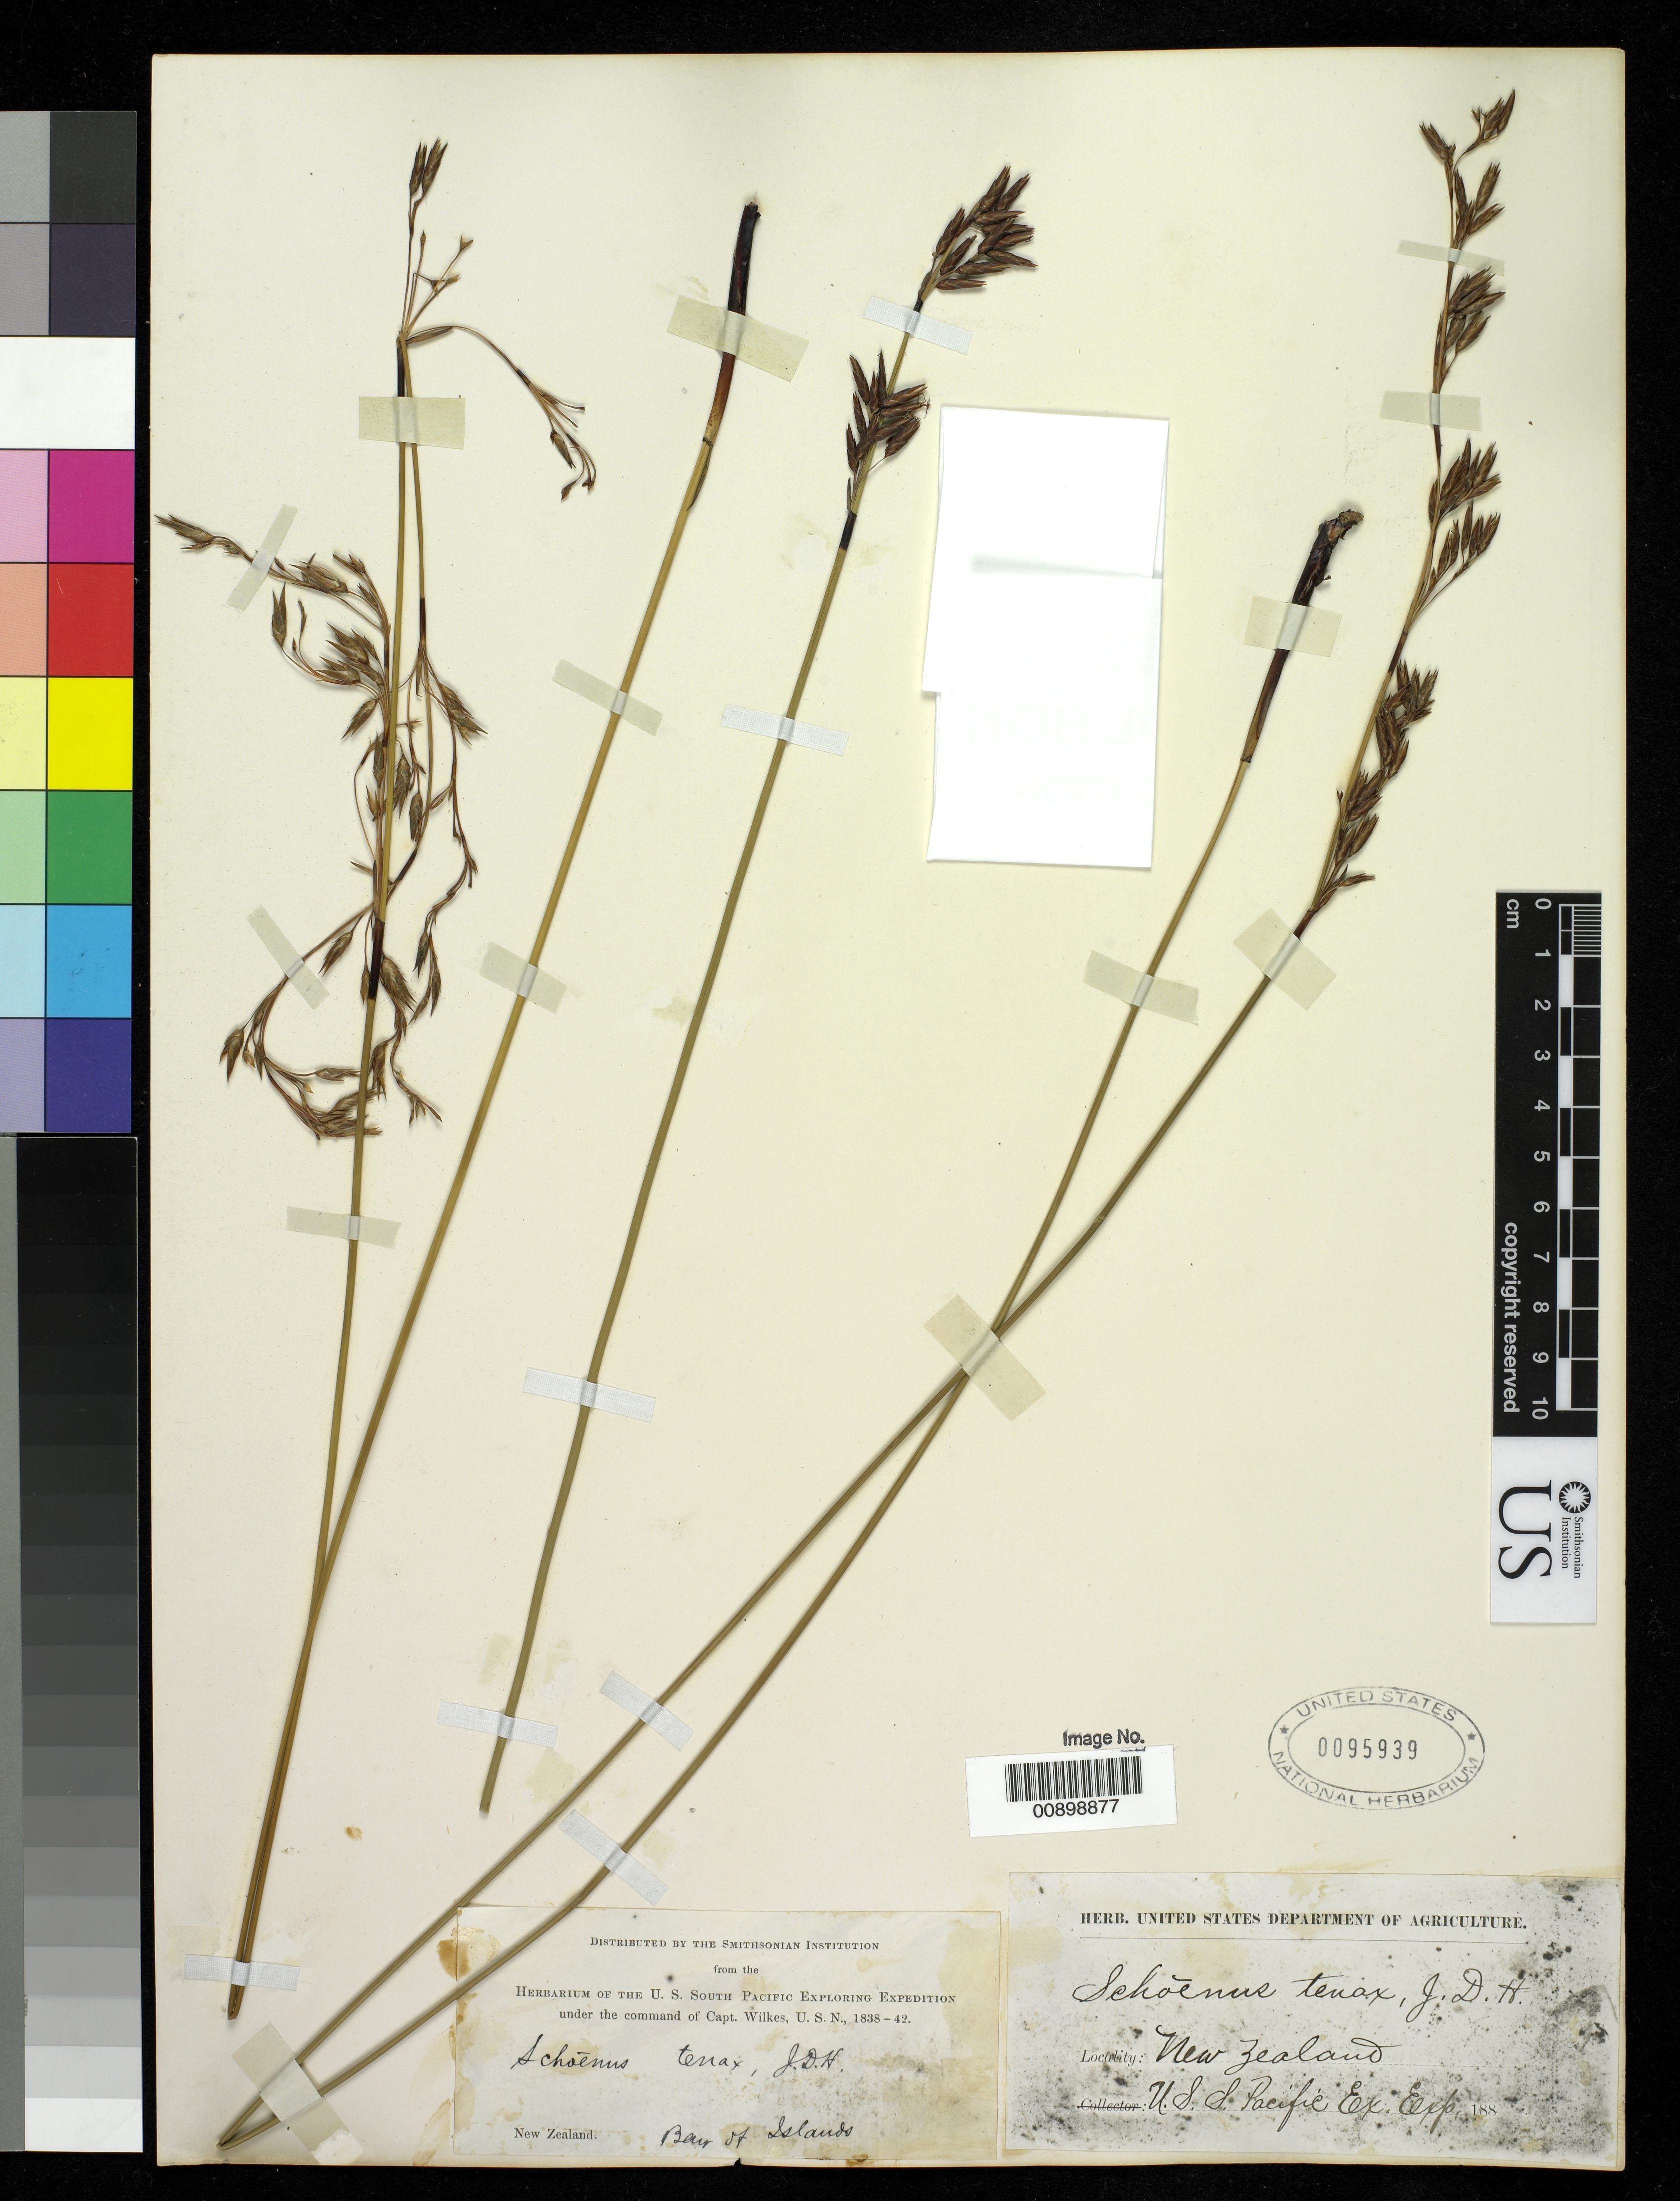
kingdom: Plantae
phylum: Tracheophyta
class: Liliopsida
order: Poales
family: Cyperaceae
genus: Schoenus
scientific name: Schoenus brevifolius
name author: R. Br.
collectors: Wilkes Explor. Exped.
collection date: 1838/1842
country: New Zealand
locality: Bay of Islands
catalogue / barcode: US 95939